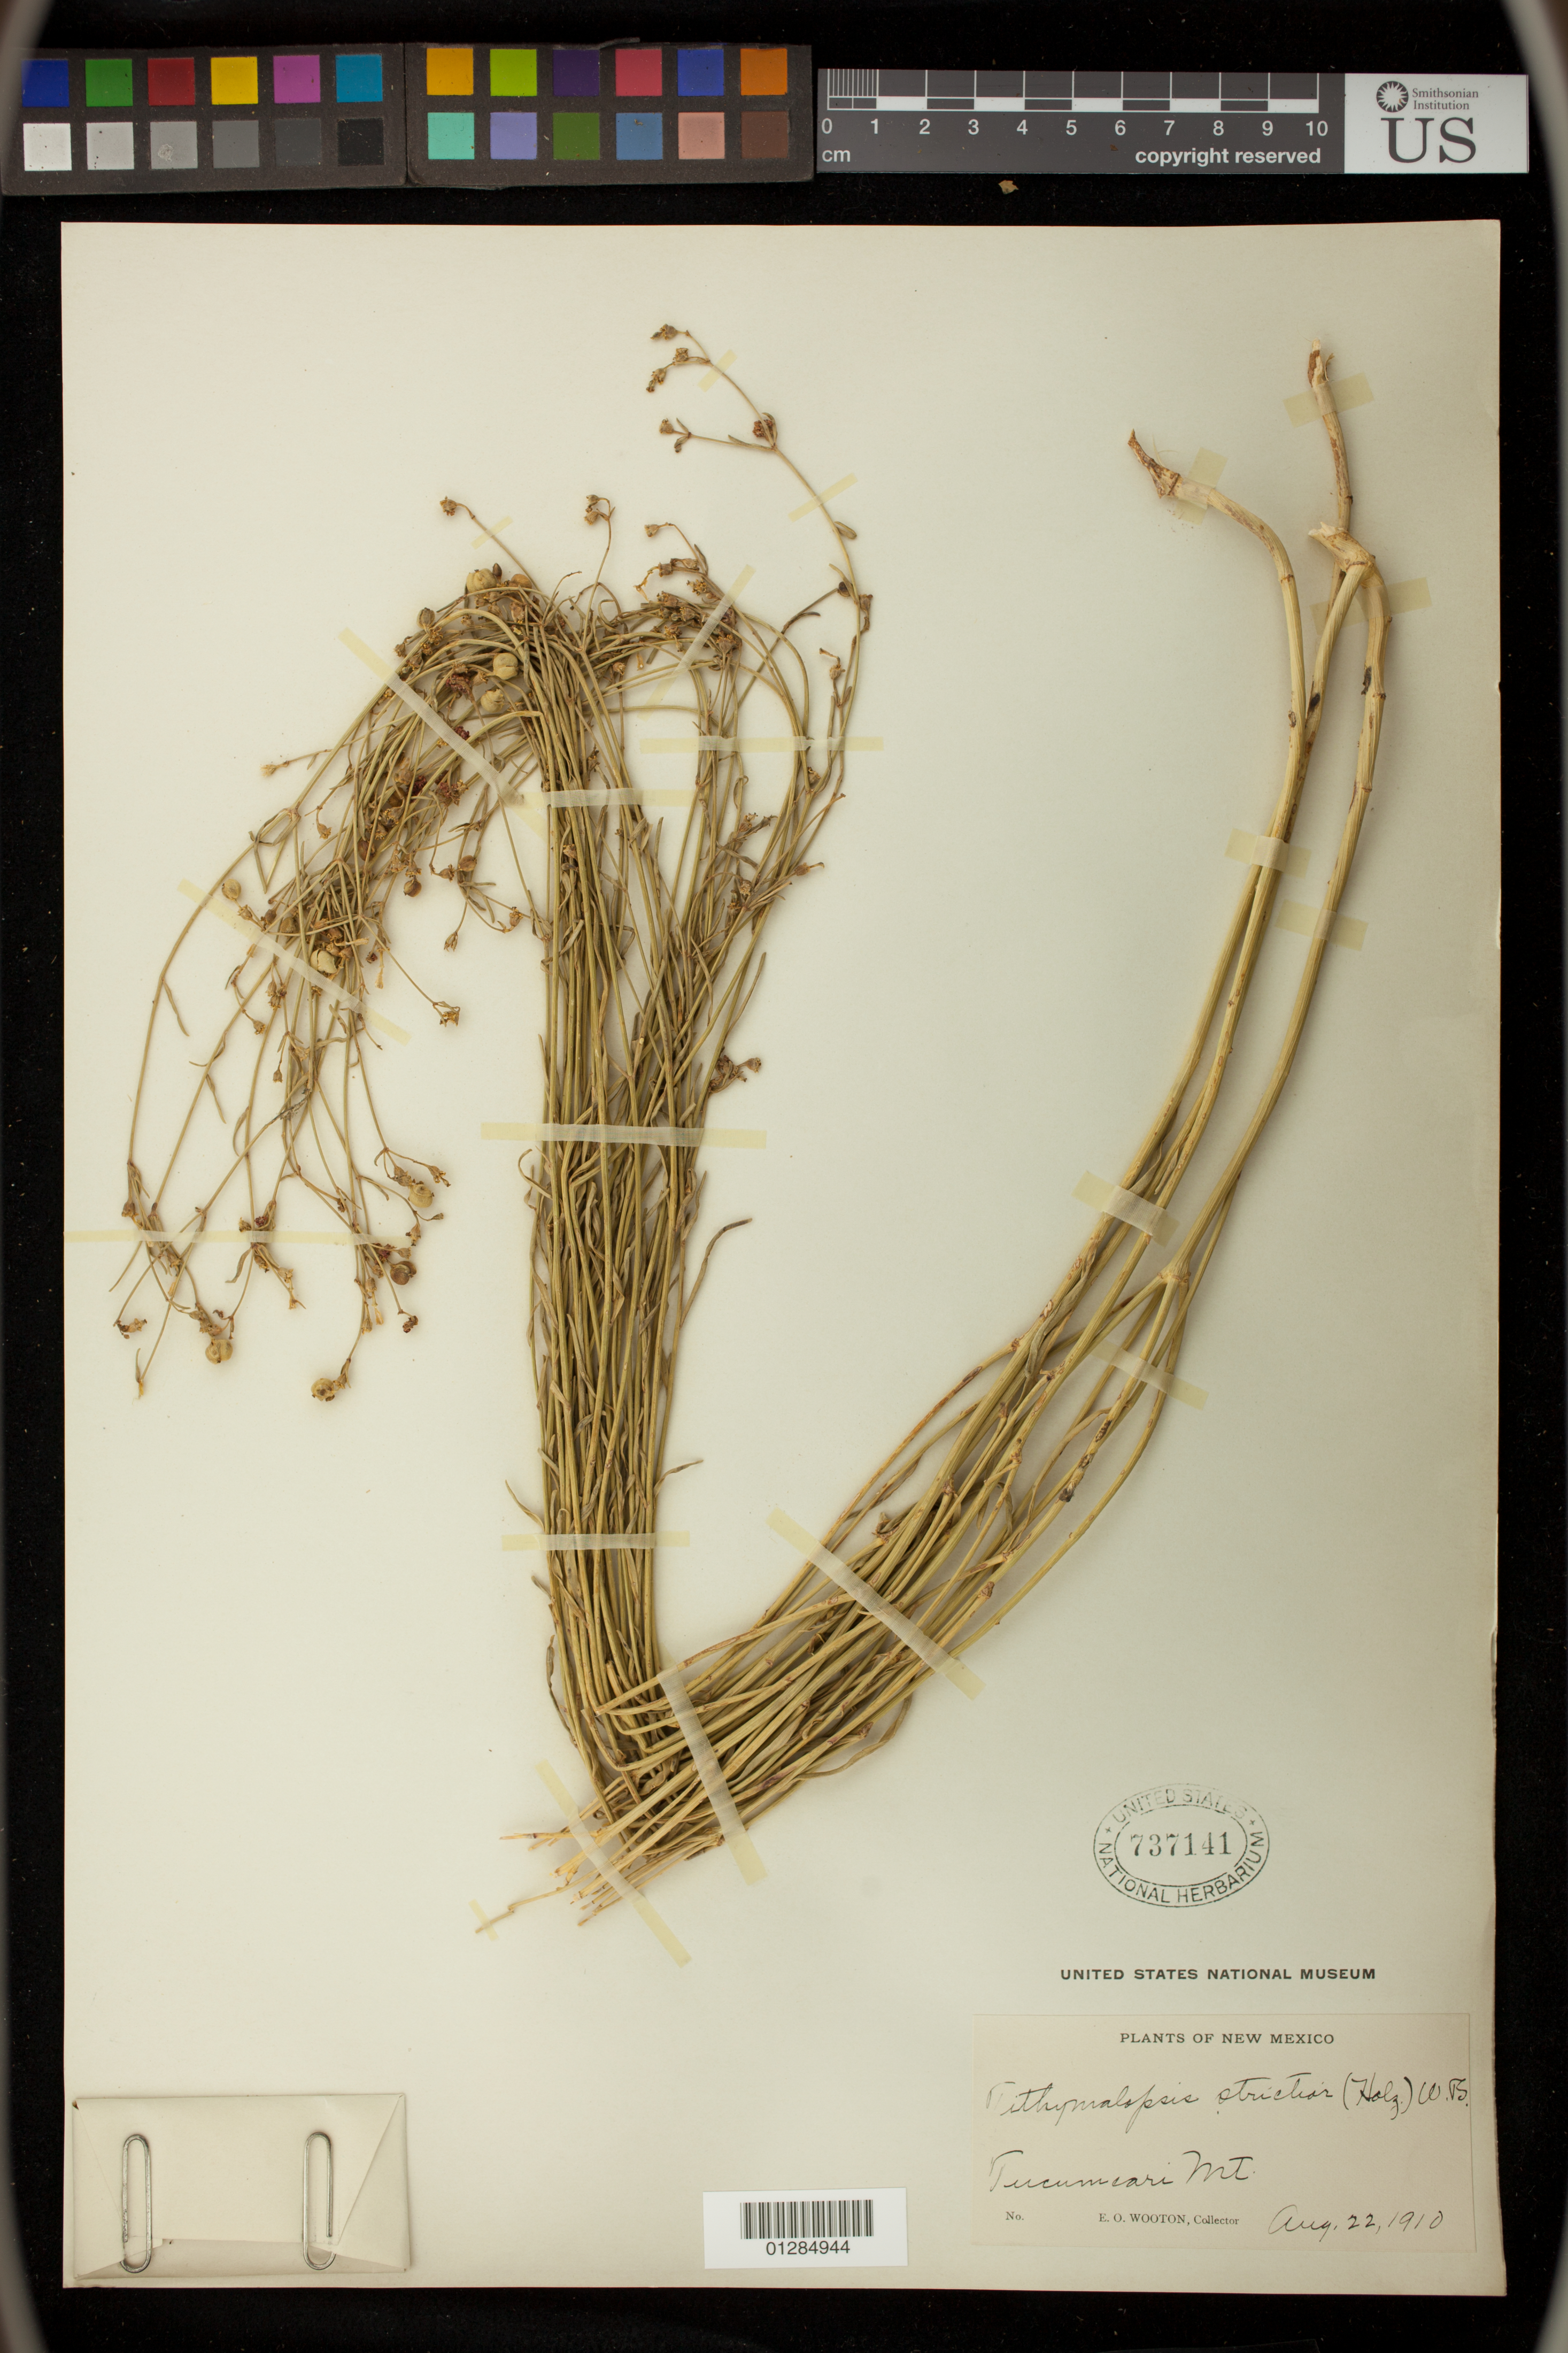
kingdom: Plantae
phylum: Tracheophyta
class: Magnoliopsida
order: Malpighiales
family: Euphorbiaceae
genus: Euphorbia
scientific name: Euphorbia strictior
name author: Holz.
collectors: E. O. Wooton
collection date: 1910-08-22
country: United States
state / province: New Mexico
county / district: Quay County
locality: Tucumcari Mt.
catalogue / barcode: US 737141